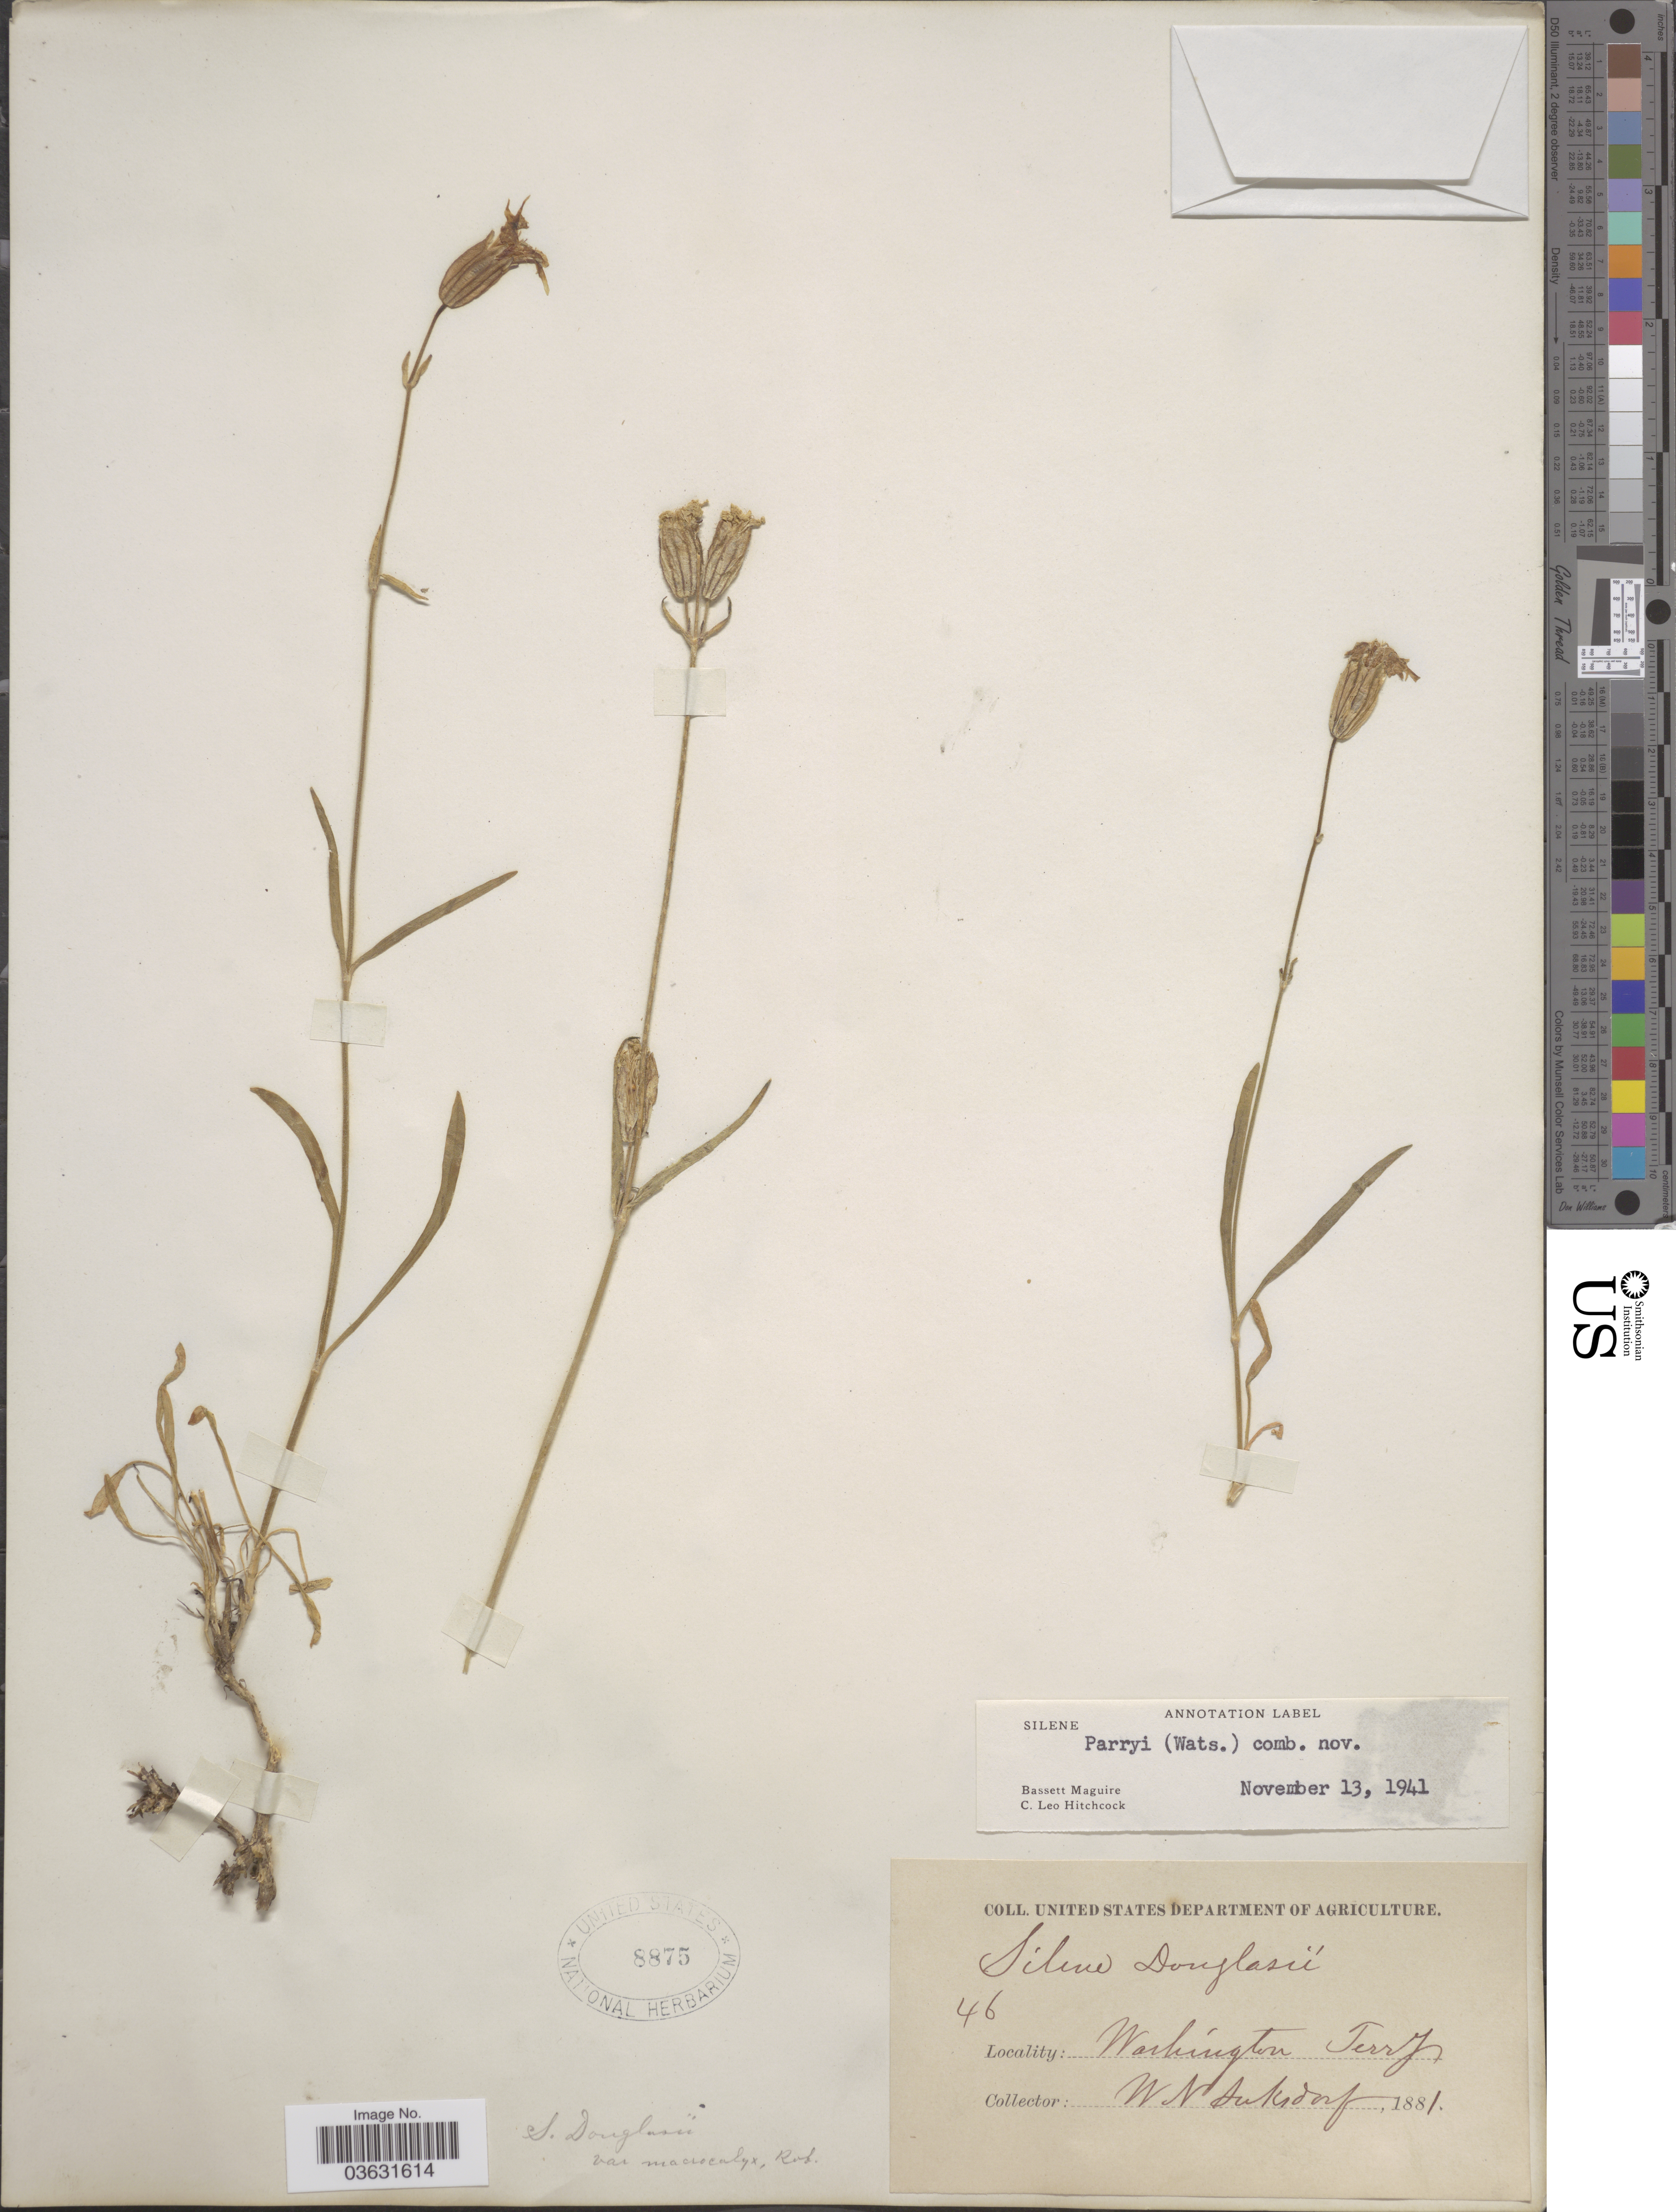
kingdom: Plantae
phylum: Tracheophyta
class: Magnoliopsida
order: Caryophyllales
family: Caryophyllaceae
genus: Silene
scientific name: Silene parryi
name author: (S. Watson) C.L. Hitchc. & Maguire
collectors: W. N. Suksdorf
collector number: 46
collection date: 1881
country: United States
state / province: Washington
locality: Washington Terry.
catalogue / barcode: US 8875